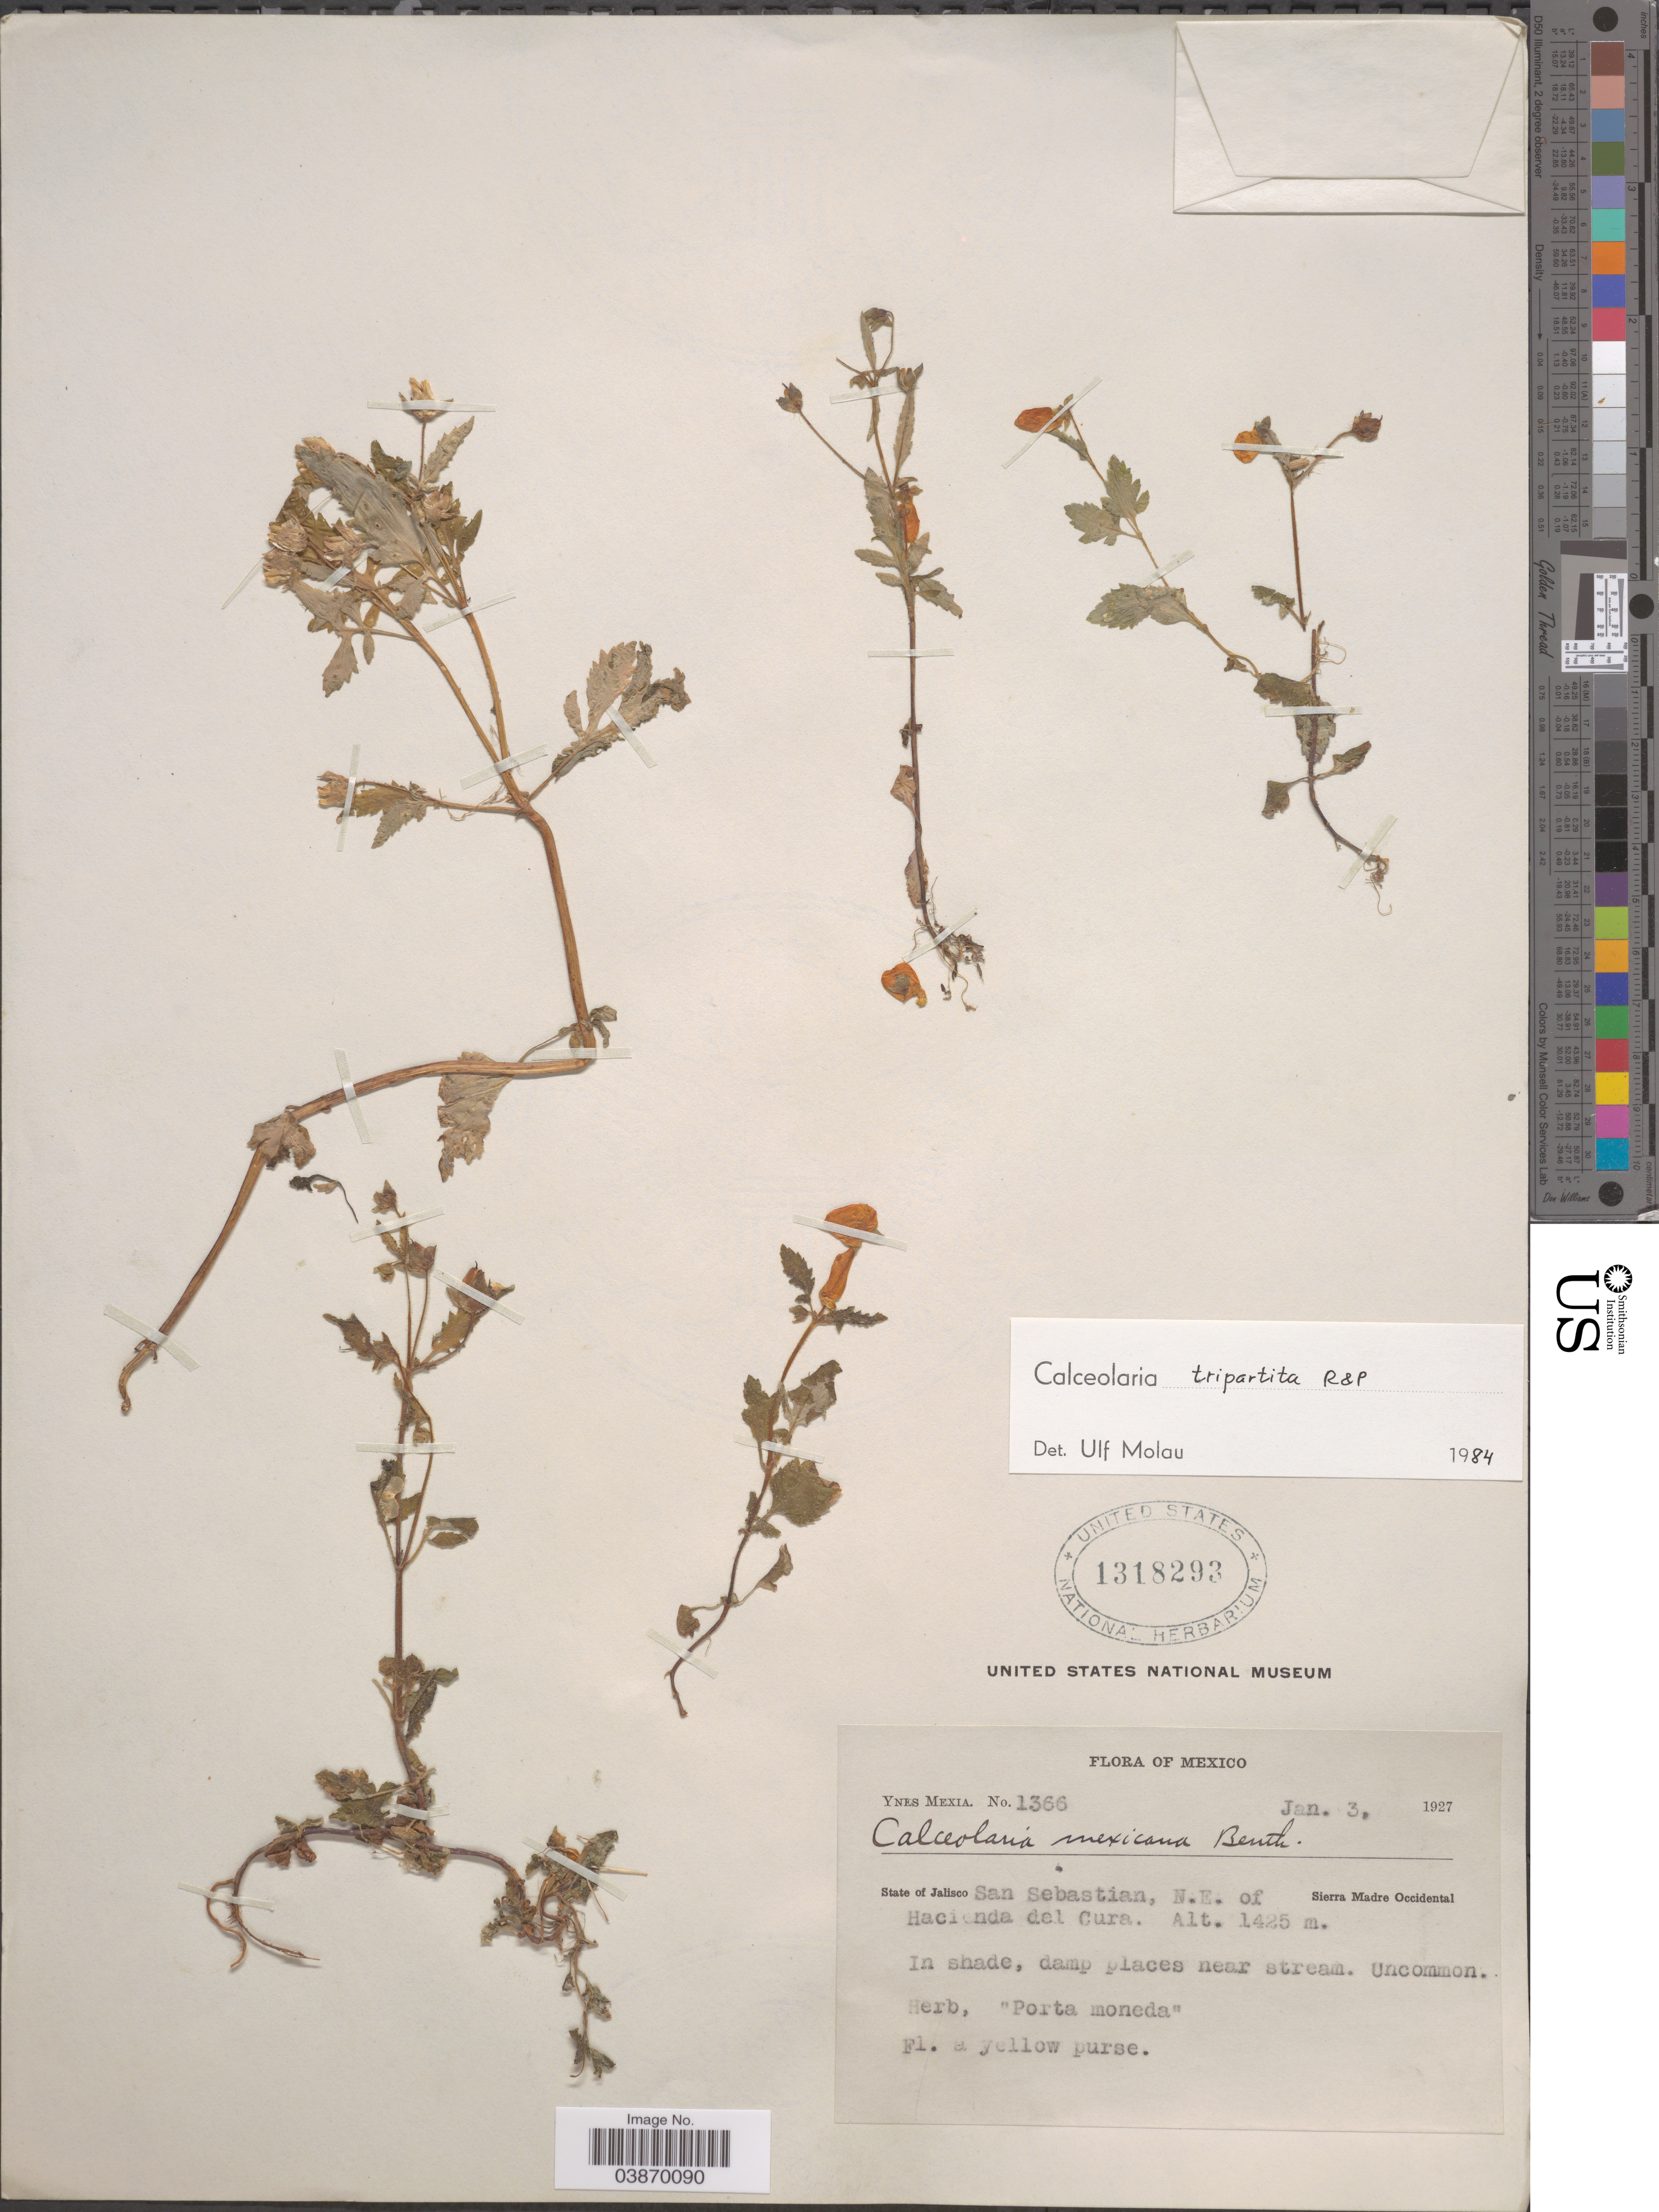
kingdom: Plantae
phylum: Tracheophyta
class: Magnoliopsida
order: Lamiales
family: Calceolariaceae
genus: Calceolaria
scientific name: Calceolaria tripartita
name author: Ruiz & Pav.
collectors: Y. Mexia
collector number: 1366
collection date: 1927-01-03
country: Mexico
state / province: Jalisco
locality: San Sebastian, N.E. of Hacienda del Cura. Hacienda del Cura.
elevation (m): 1425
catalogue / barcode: US 1318293